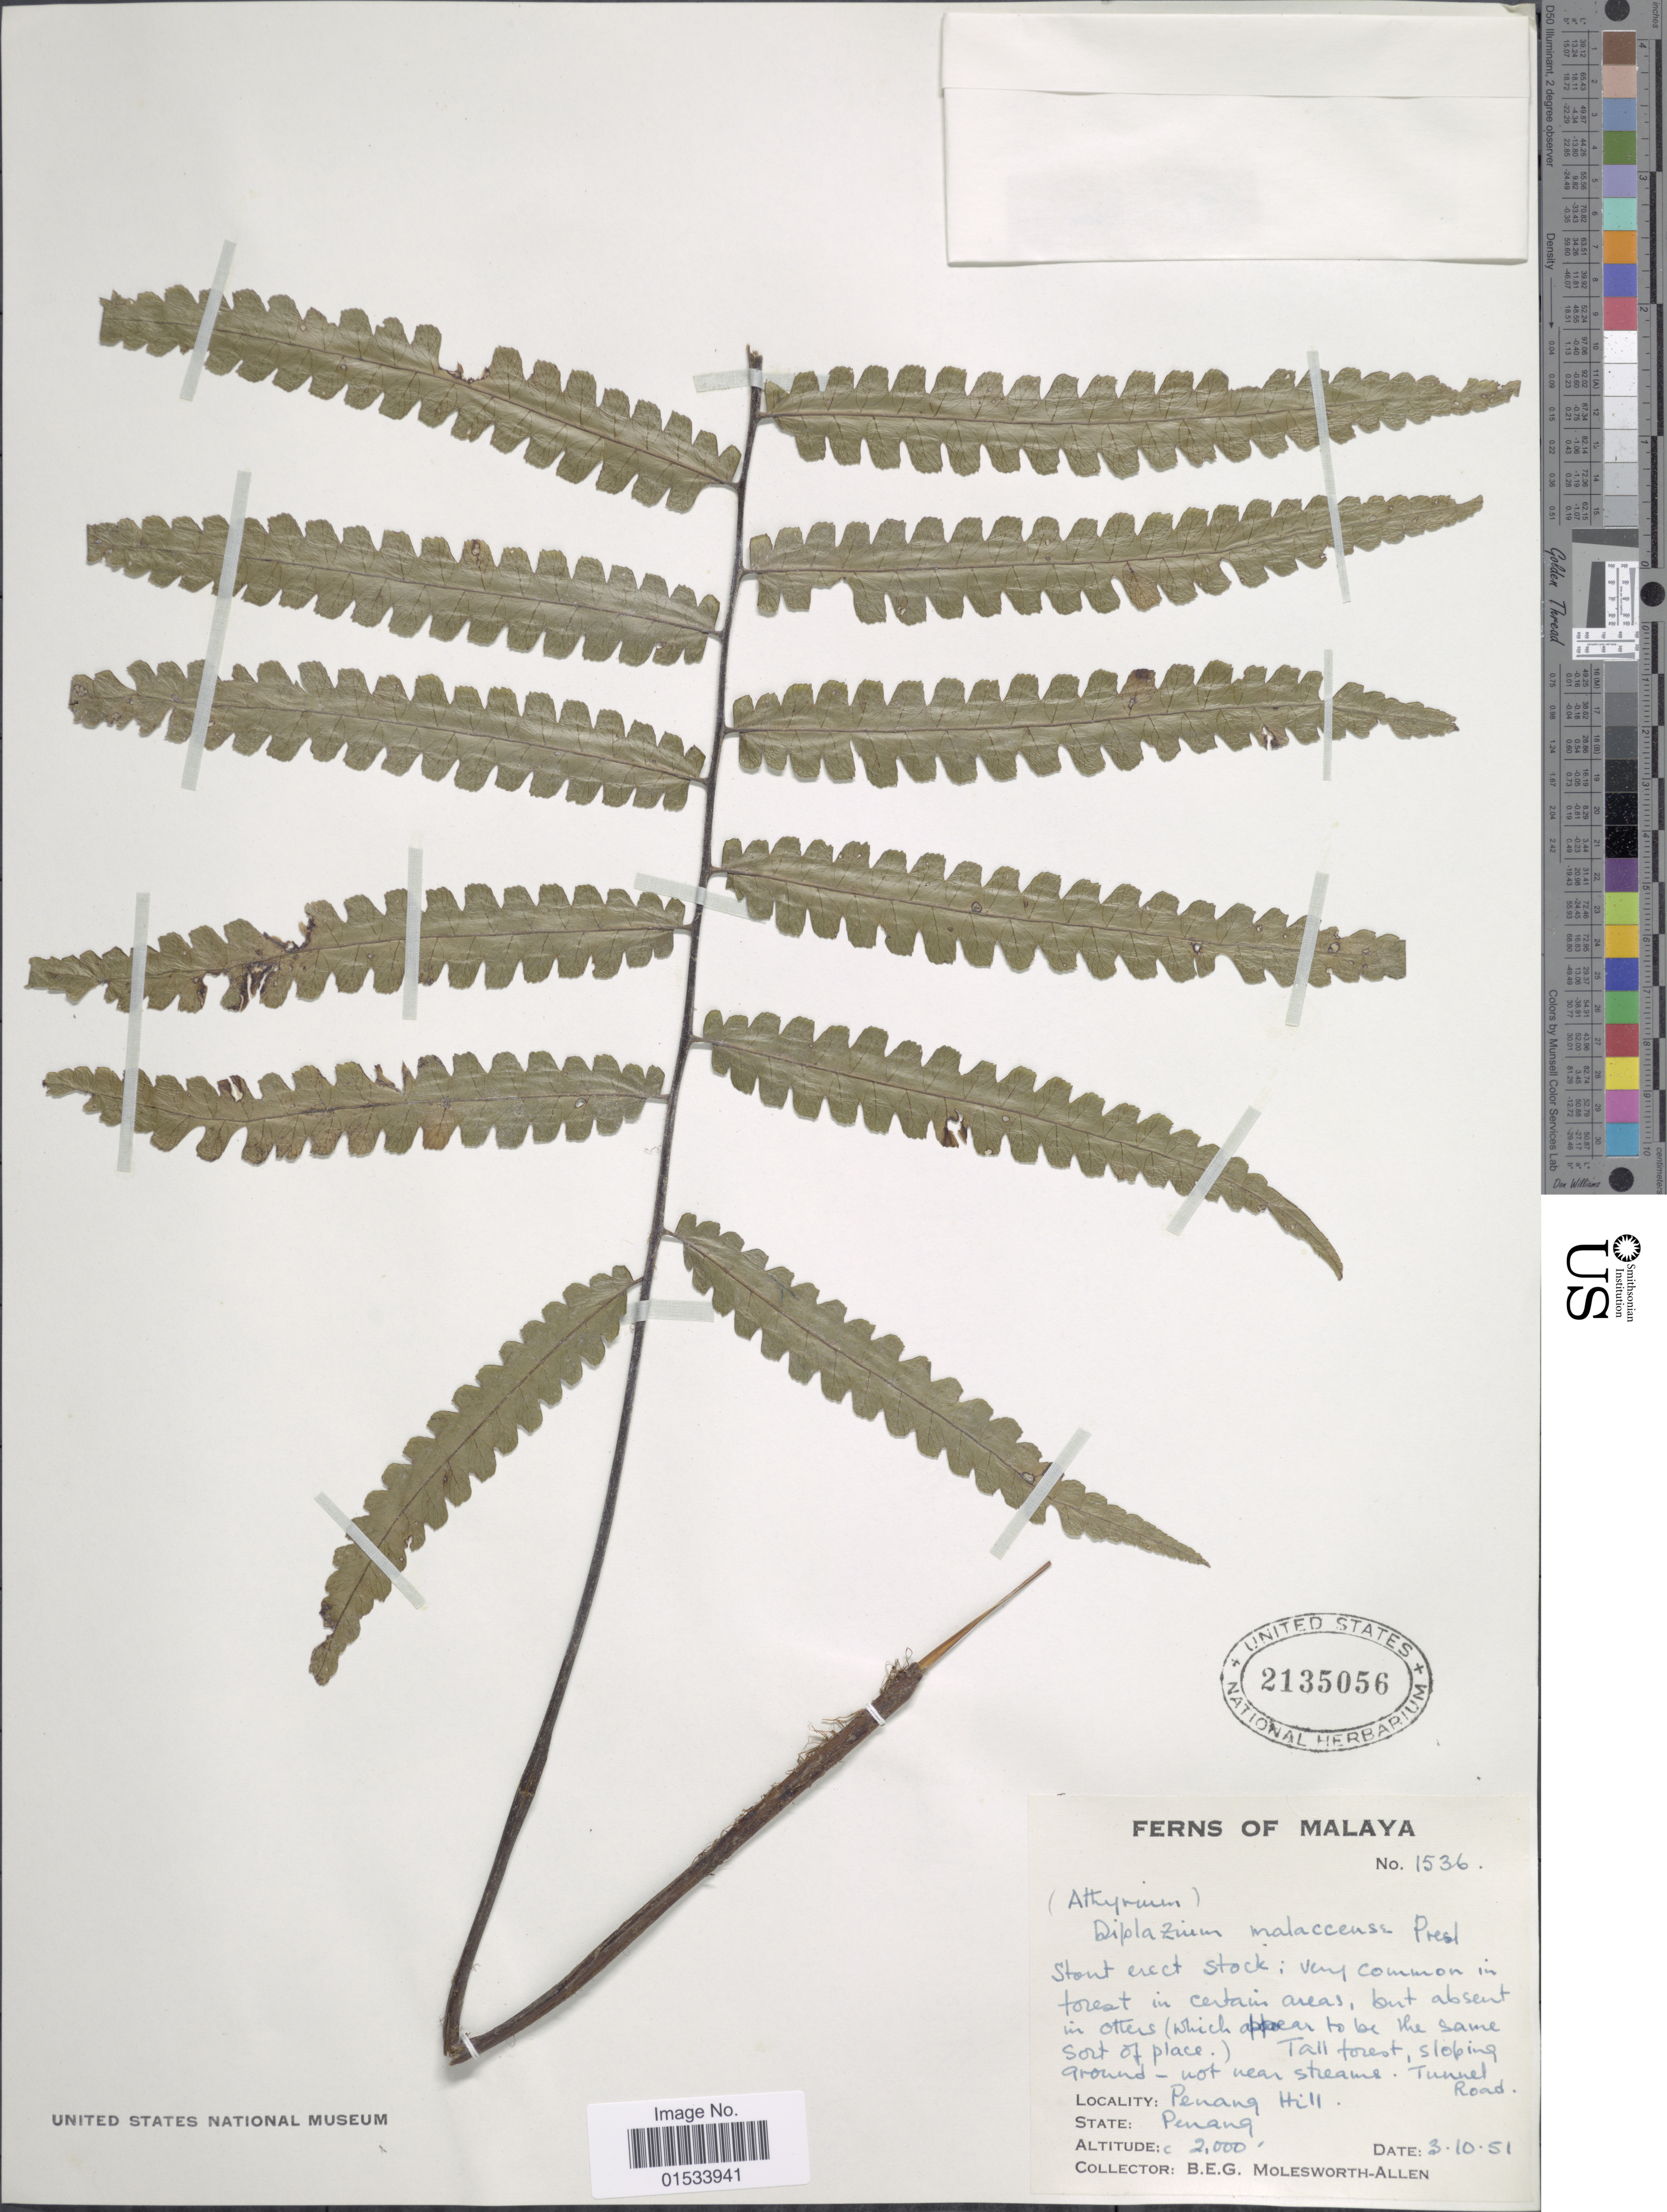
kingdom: Plantae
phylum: Tracheophyta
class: Polypodiopsida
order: Polypodiales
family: Athyriaceae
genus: Diplazium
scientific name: Diplazium malaccense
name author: C. Presl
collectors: B. E. G. Molesworth-Allen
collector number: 1536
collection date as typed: Transcribed d/m/y: 3/10/51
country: Malaysia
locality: Penang Hill, Penang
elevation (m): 610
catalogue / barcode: US 2135056